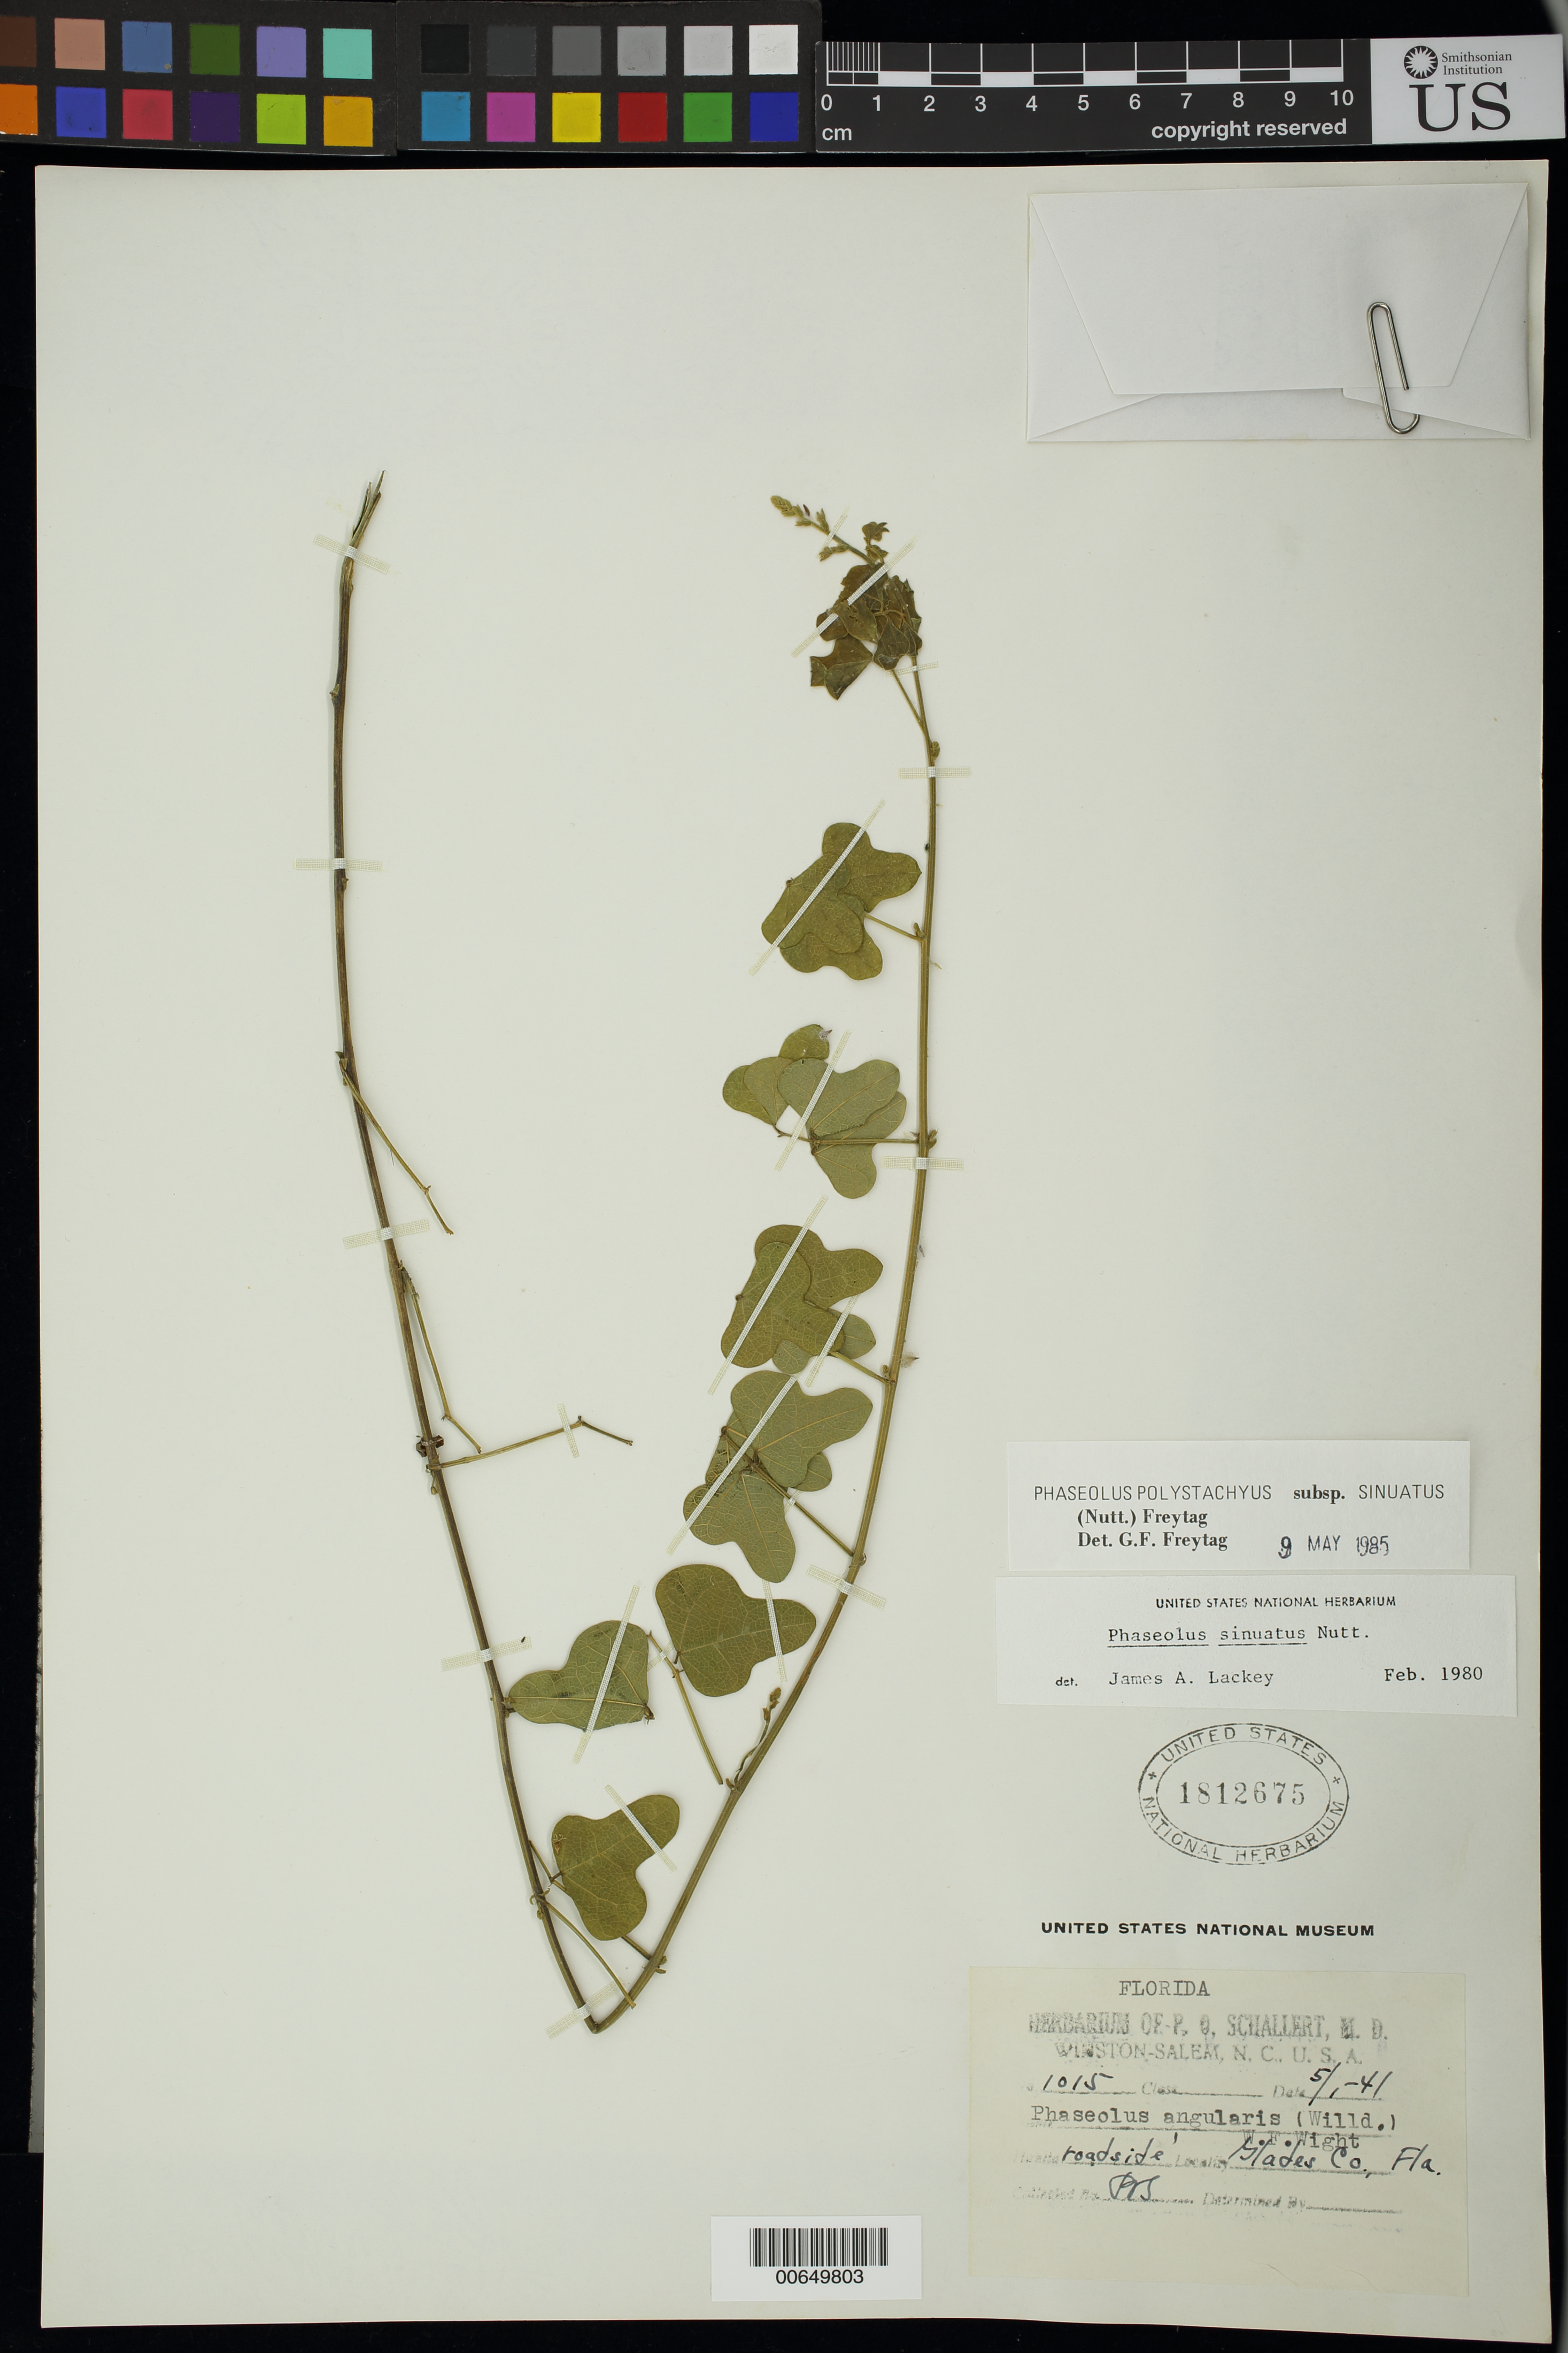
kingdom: Plantae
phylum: Tracheophyta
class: Magnoliopsida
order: Fabales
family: Fabaceae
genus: Phaseolus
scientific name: Phaseolus polystachios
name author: (L.) Britton, Stearns & Poggenb.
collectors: W. Wight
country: United States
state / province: Florida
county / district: Glades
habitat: Roadside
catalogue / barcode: US 1812675